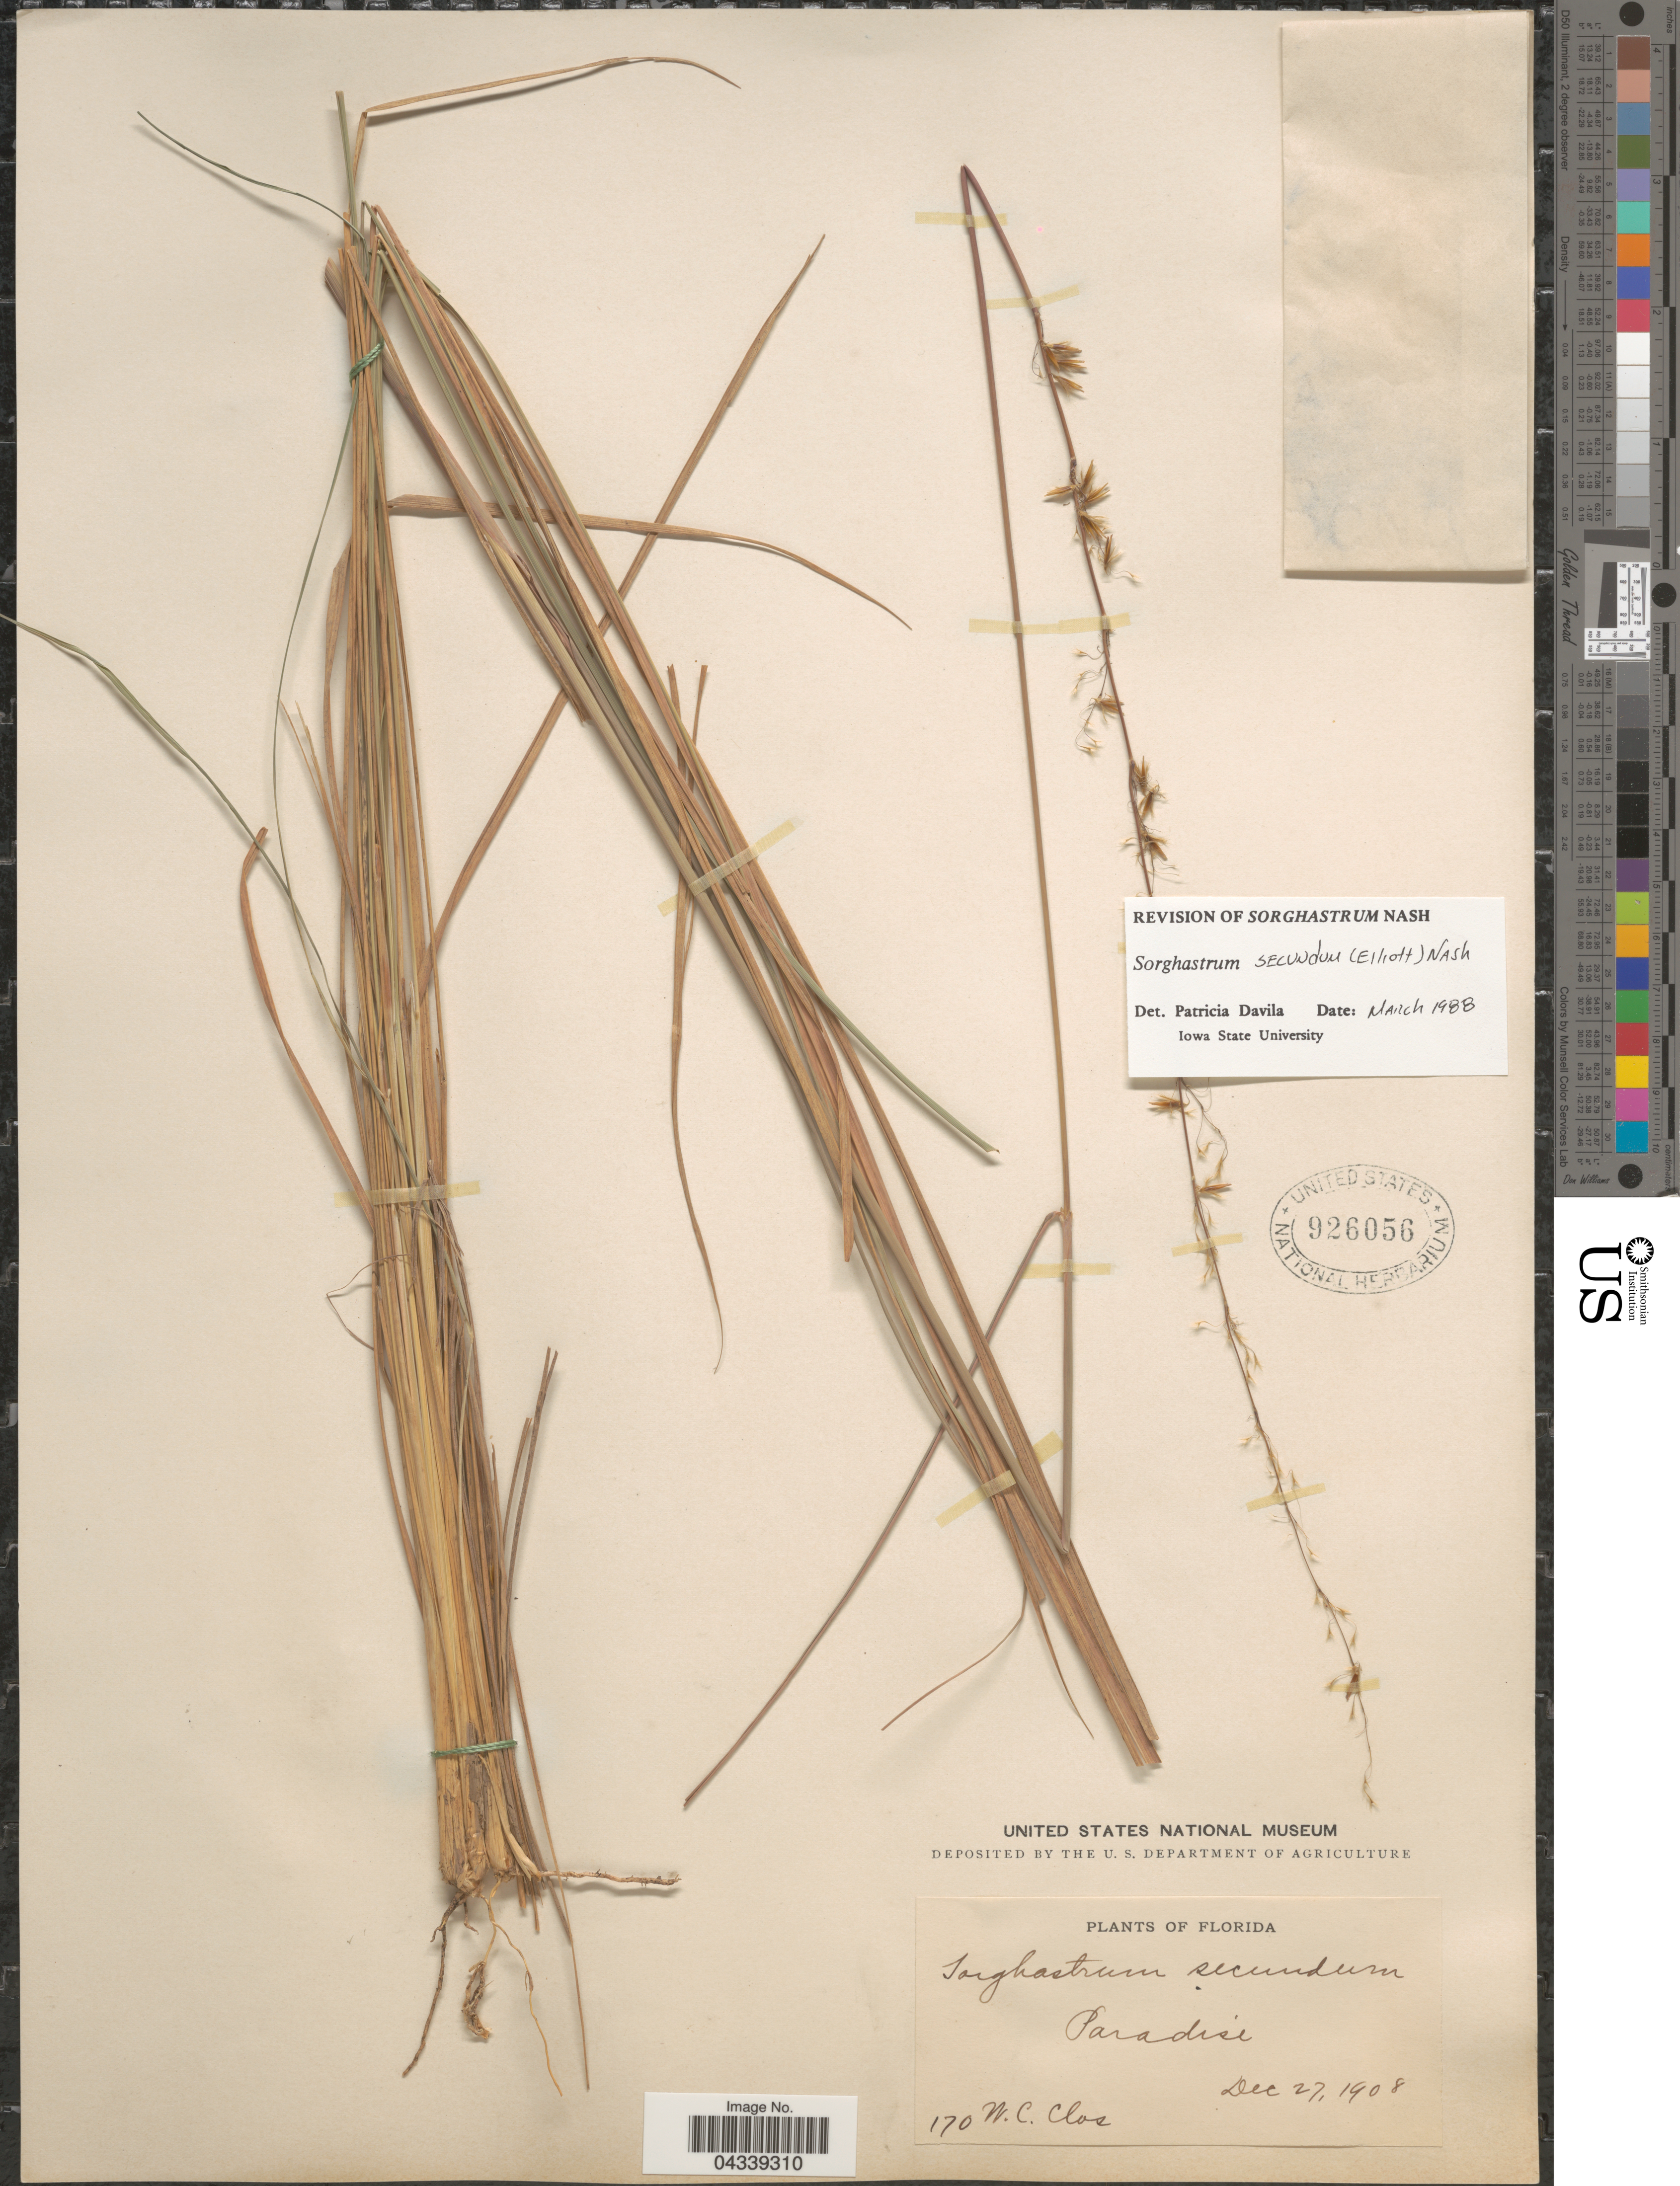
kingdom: Plantae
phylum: Tracheophyta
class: Liliopsida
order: Poales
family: Poaceae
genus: Sorghastrum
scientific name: Sorghastrum secundum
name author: (Elliott) Nash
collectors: W. C. Clos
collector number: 170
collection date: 1908-12-27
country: United States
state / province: Florida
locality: Paradise.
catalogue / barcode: US 926056